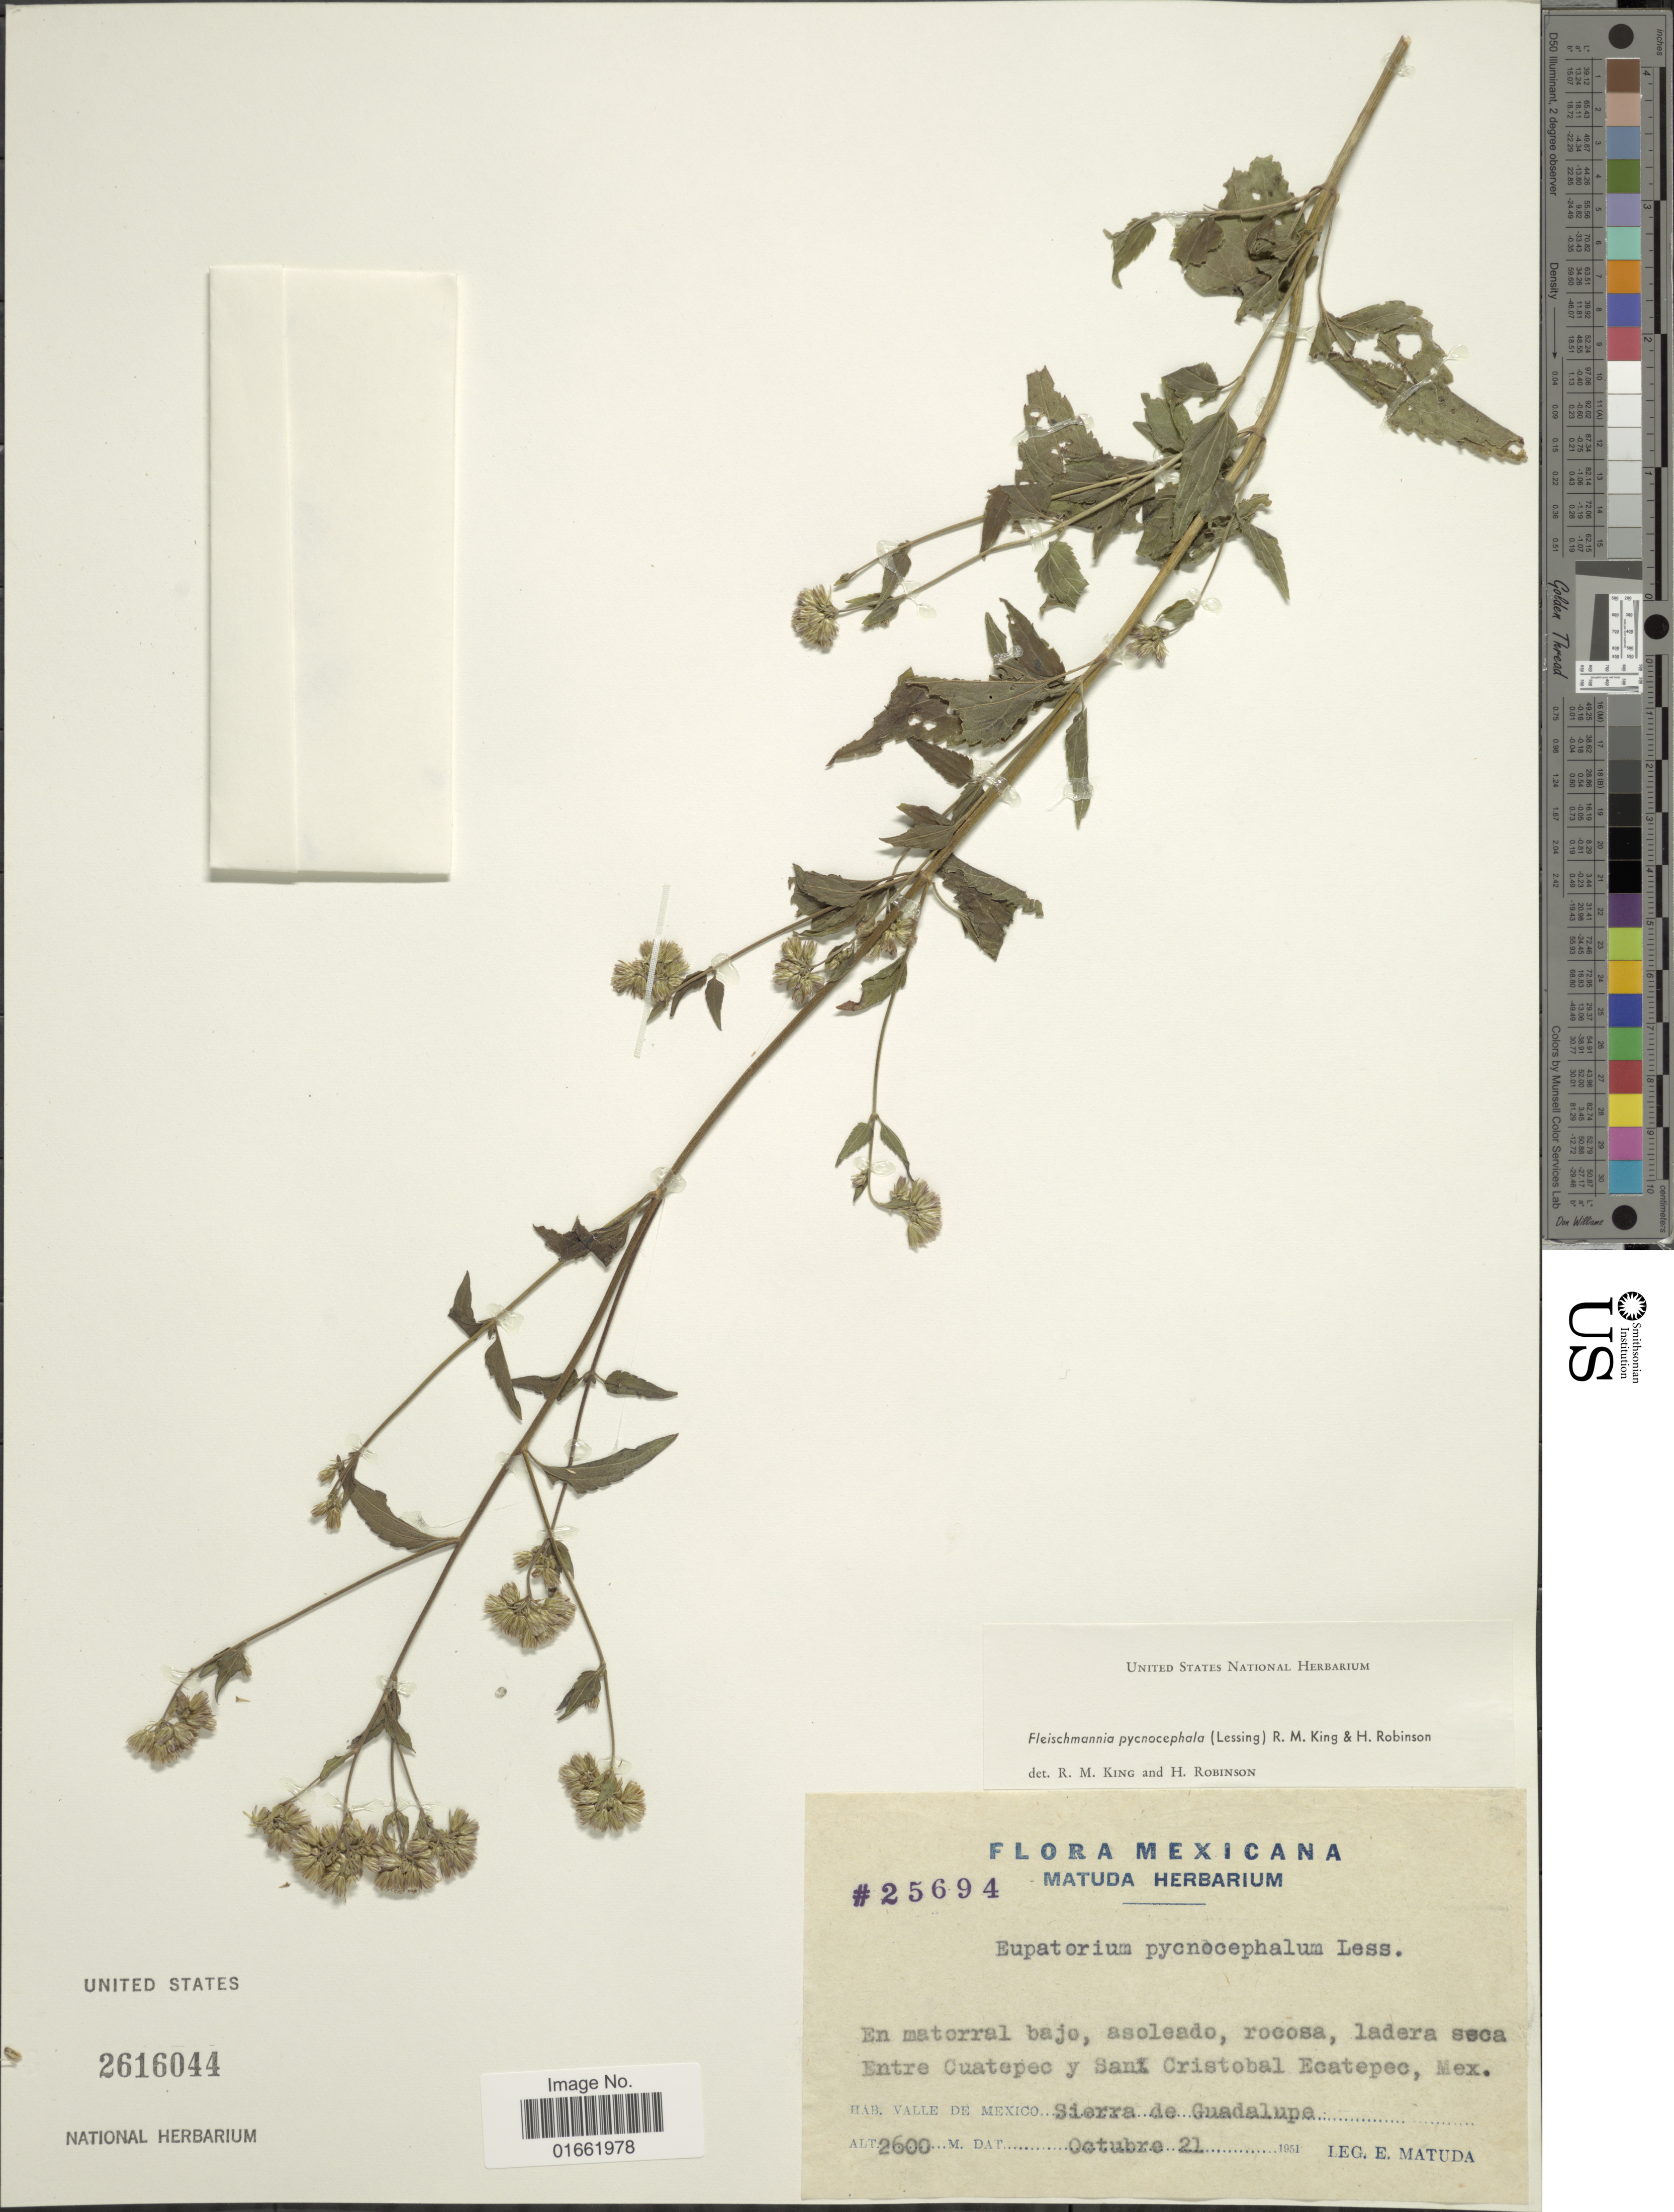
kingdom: Plantae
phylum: Tracheophyta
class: Magnoliopsida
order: Asterales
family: Asteraceae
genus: Fleischmannia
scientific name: Fleischmannia pycnocephala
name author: (Less.) R.M. King & H. Rob.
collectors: E. Matuda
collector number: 25694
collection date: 1951-10-21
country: Mexico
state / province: Baja California Sur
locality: Entre Cuatepec y San Cristobal Ecatepec, Mex. Valle de Mexico, Sierra de Guadalupe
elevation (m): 2600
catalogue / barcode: US 2616044